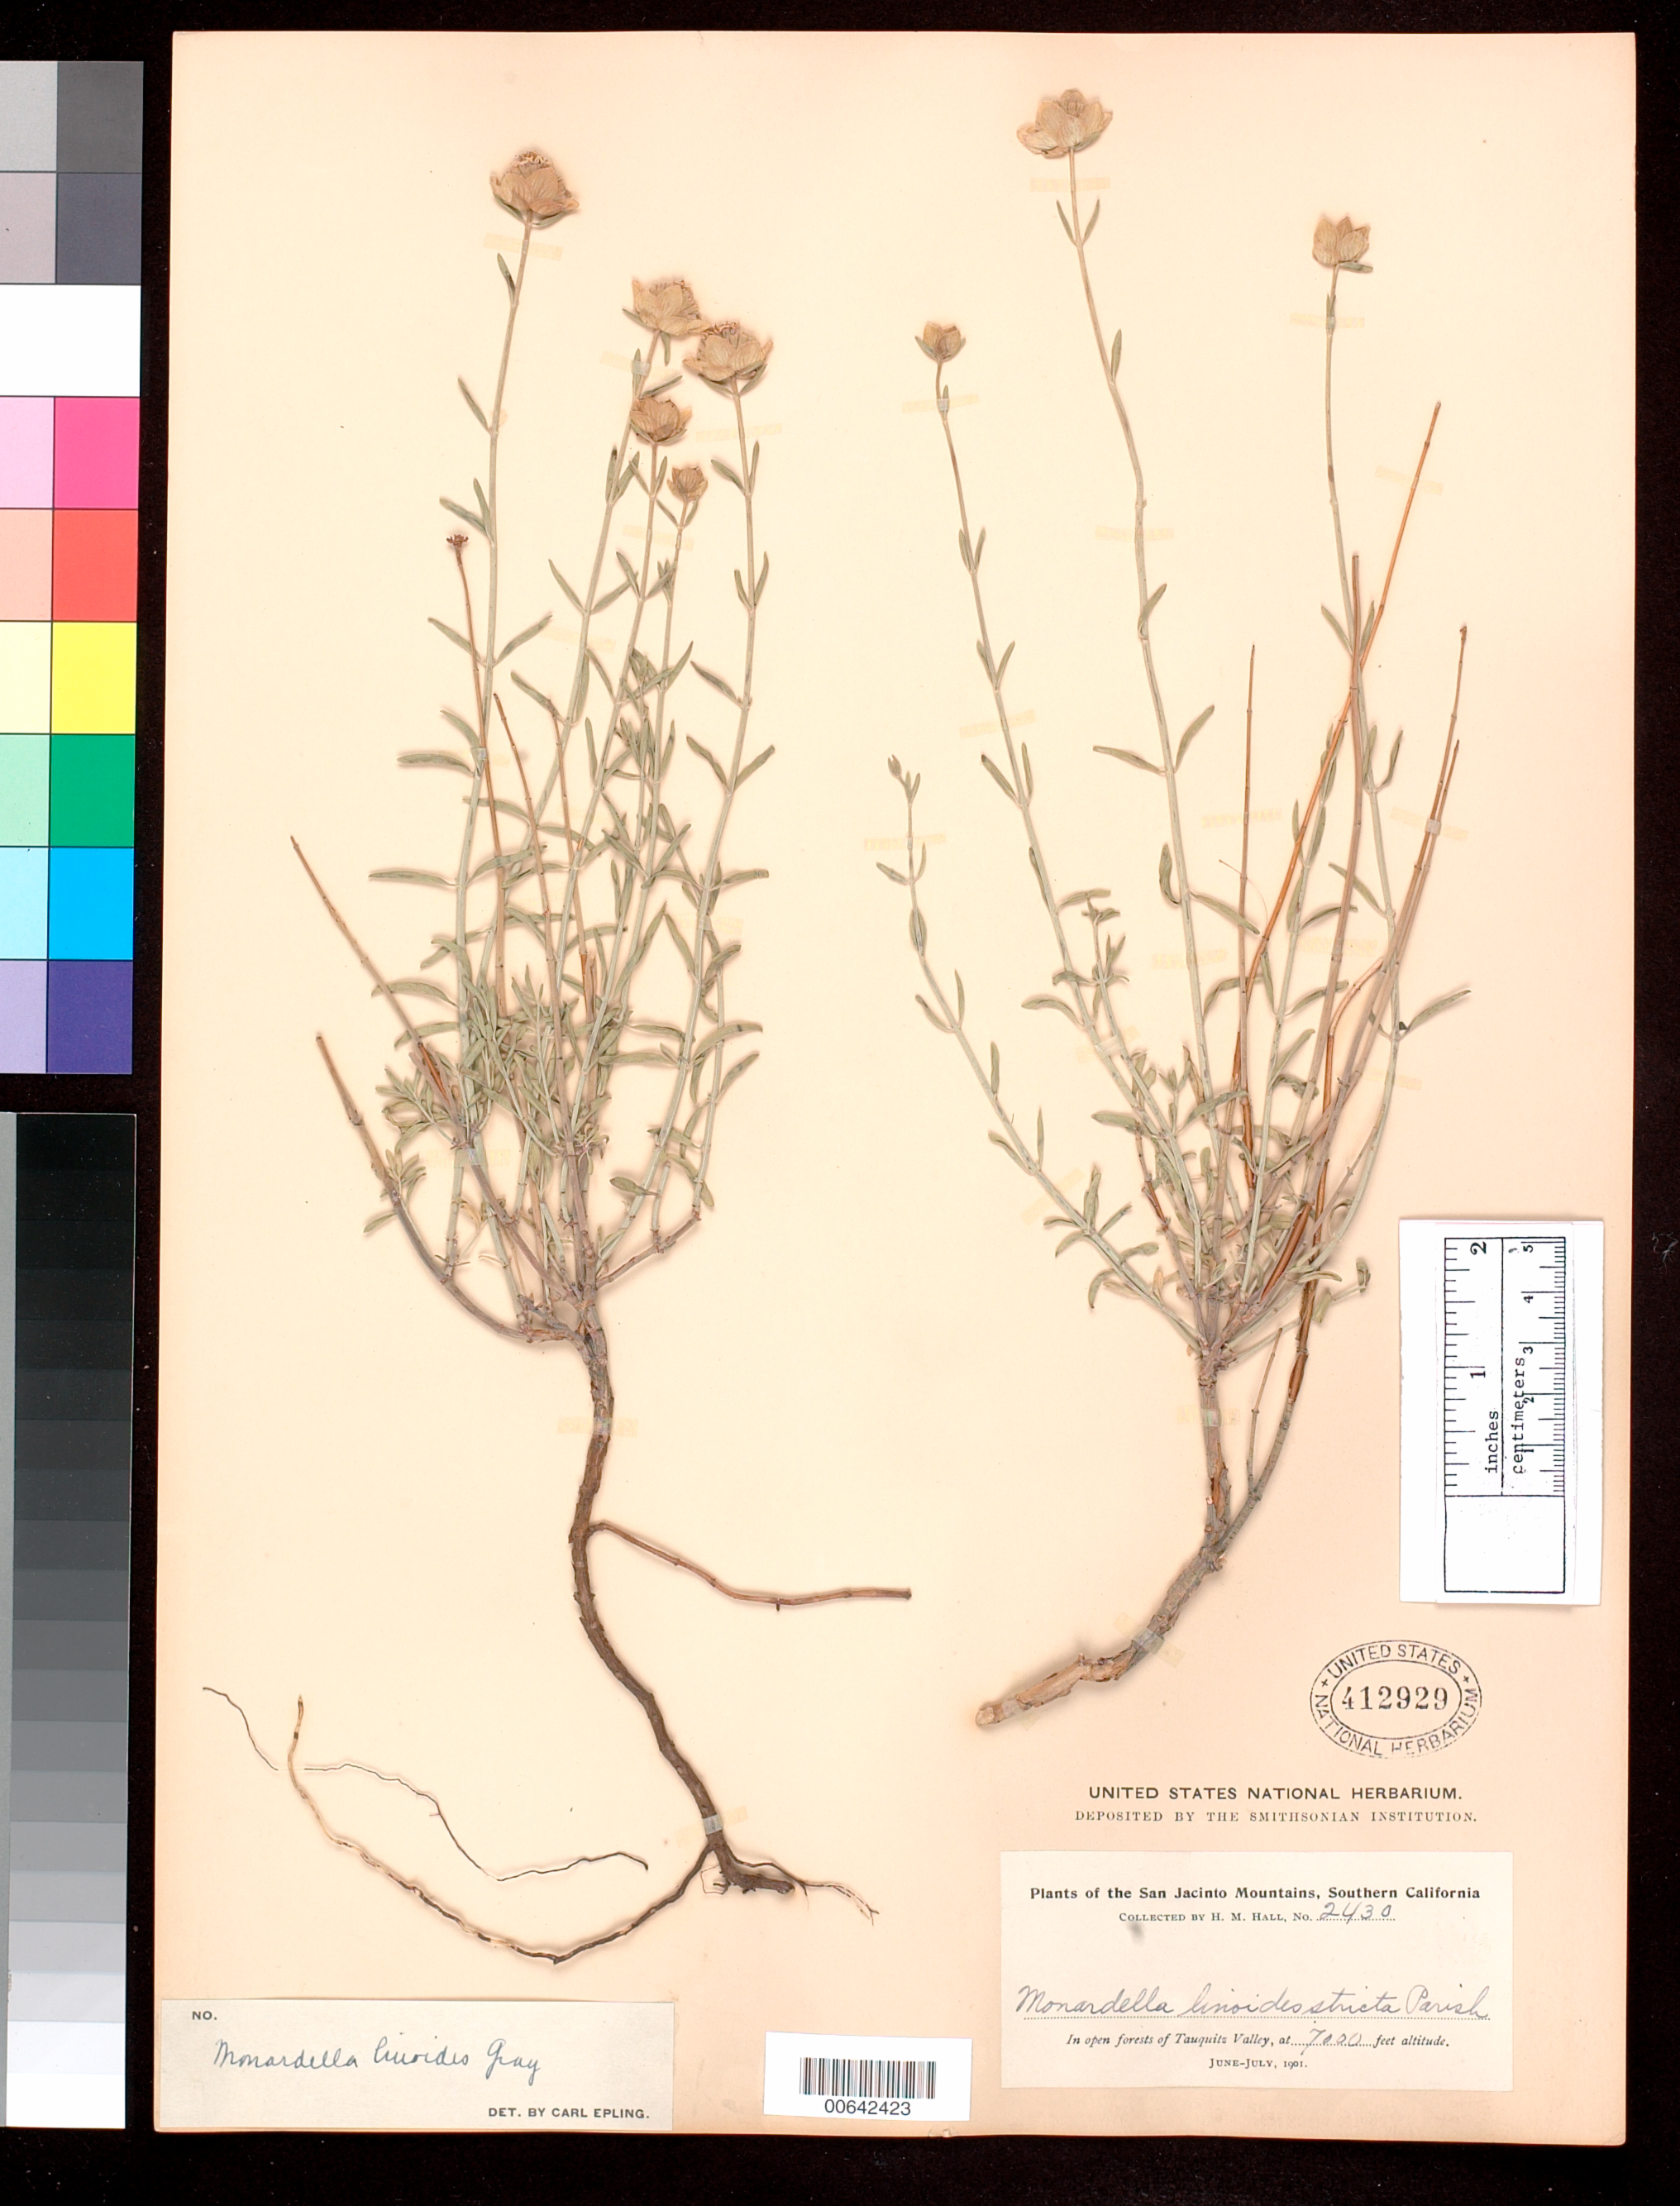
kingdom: Plantae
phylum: Tracheophyta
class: Magnoliopsida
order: Lamiales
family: Lamiaceae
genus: Monardella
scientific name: Monardella linoides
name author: A. Gray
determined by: Epling, C. C.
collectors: H. M. Hall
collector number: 2430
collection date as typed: Jun 1901 to -- Jul 1901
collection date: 1901-06/1901-07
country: United States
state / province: California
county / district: Riverside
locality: San Jacinto Mts., Tauquitz Valley.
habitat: Open forests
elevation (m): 2134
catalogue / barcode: US 412929